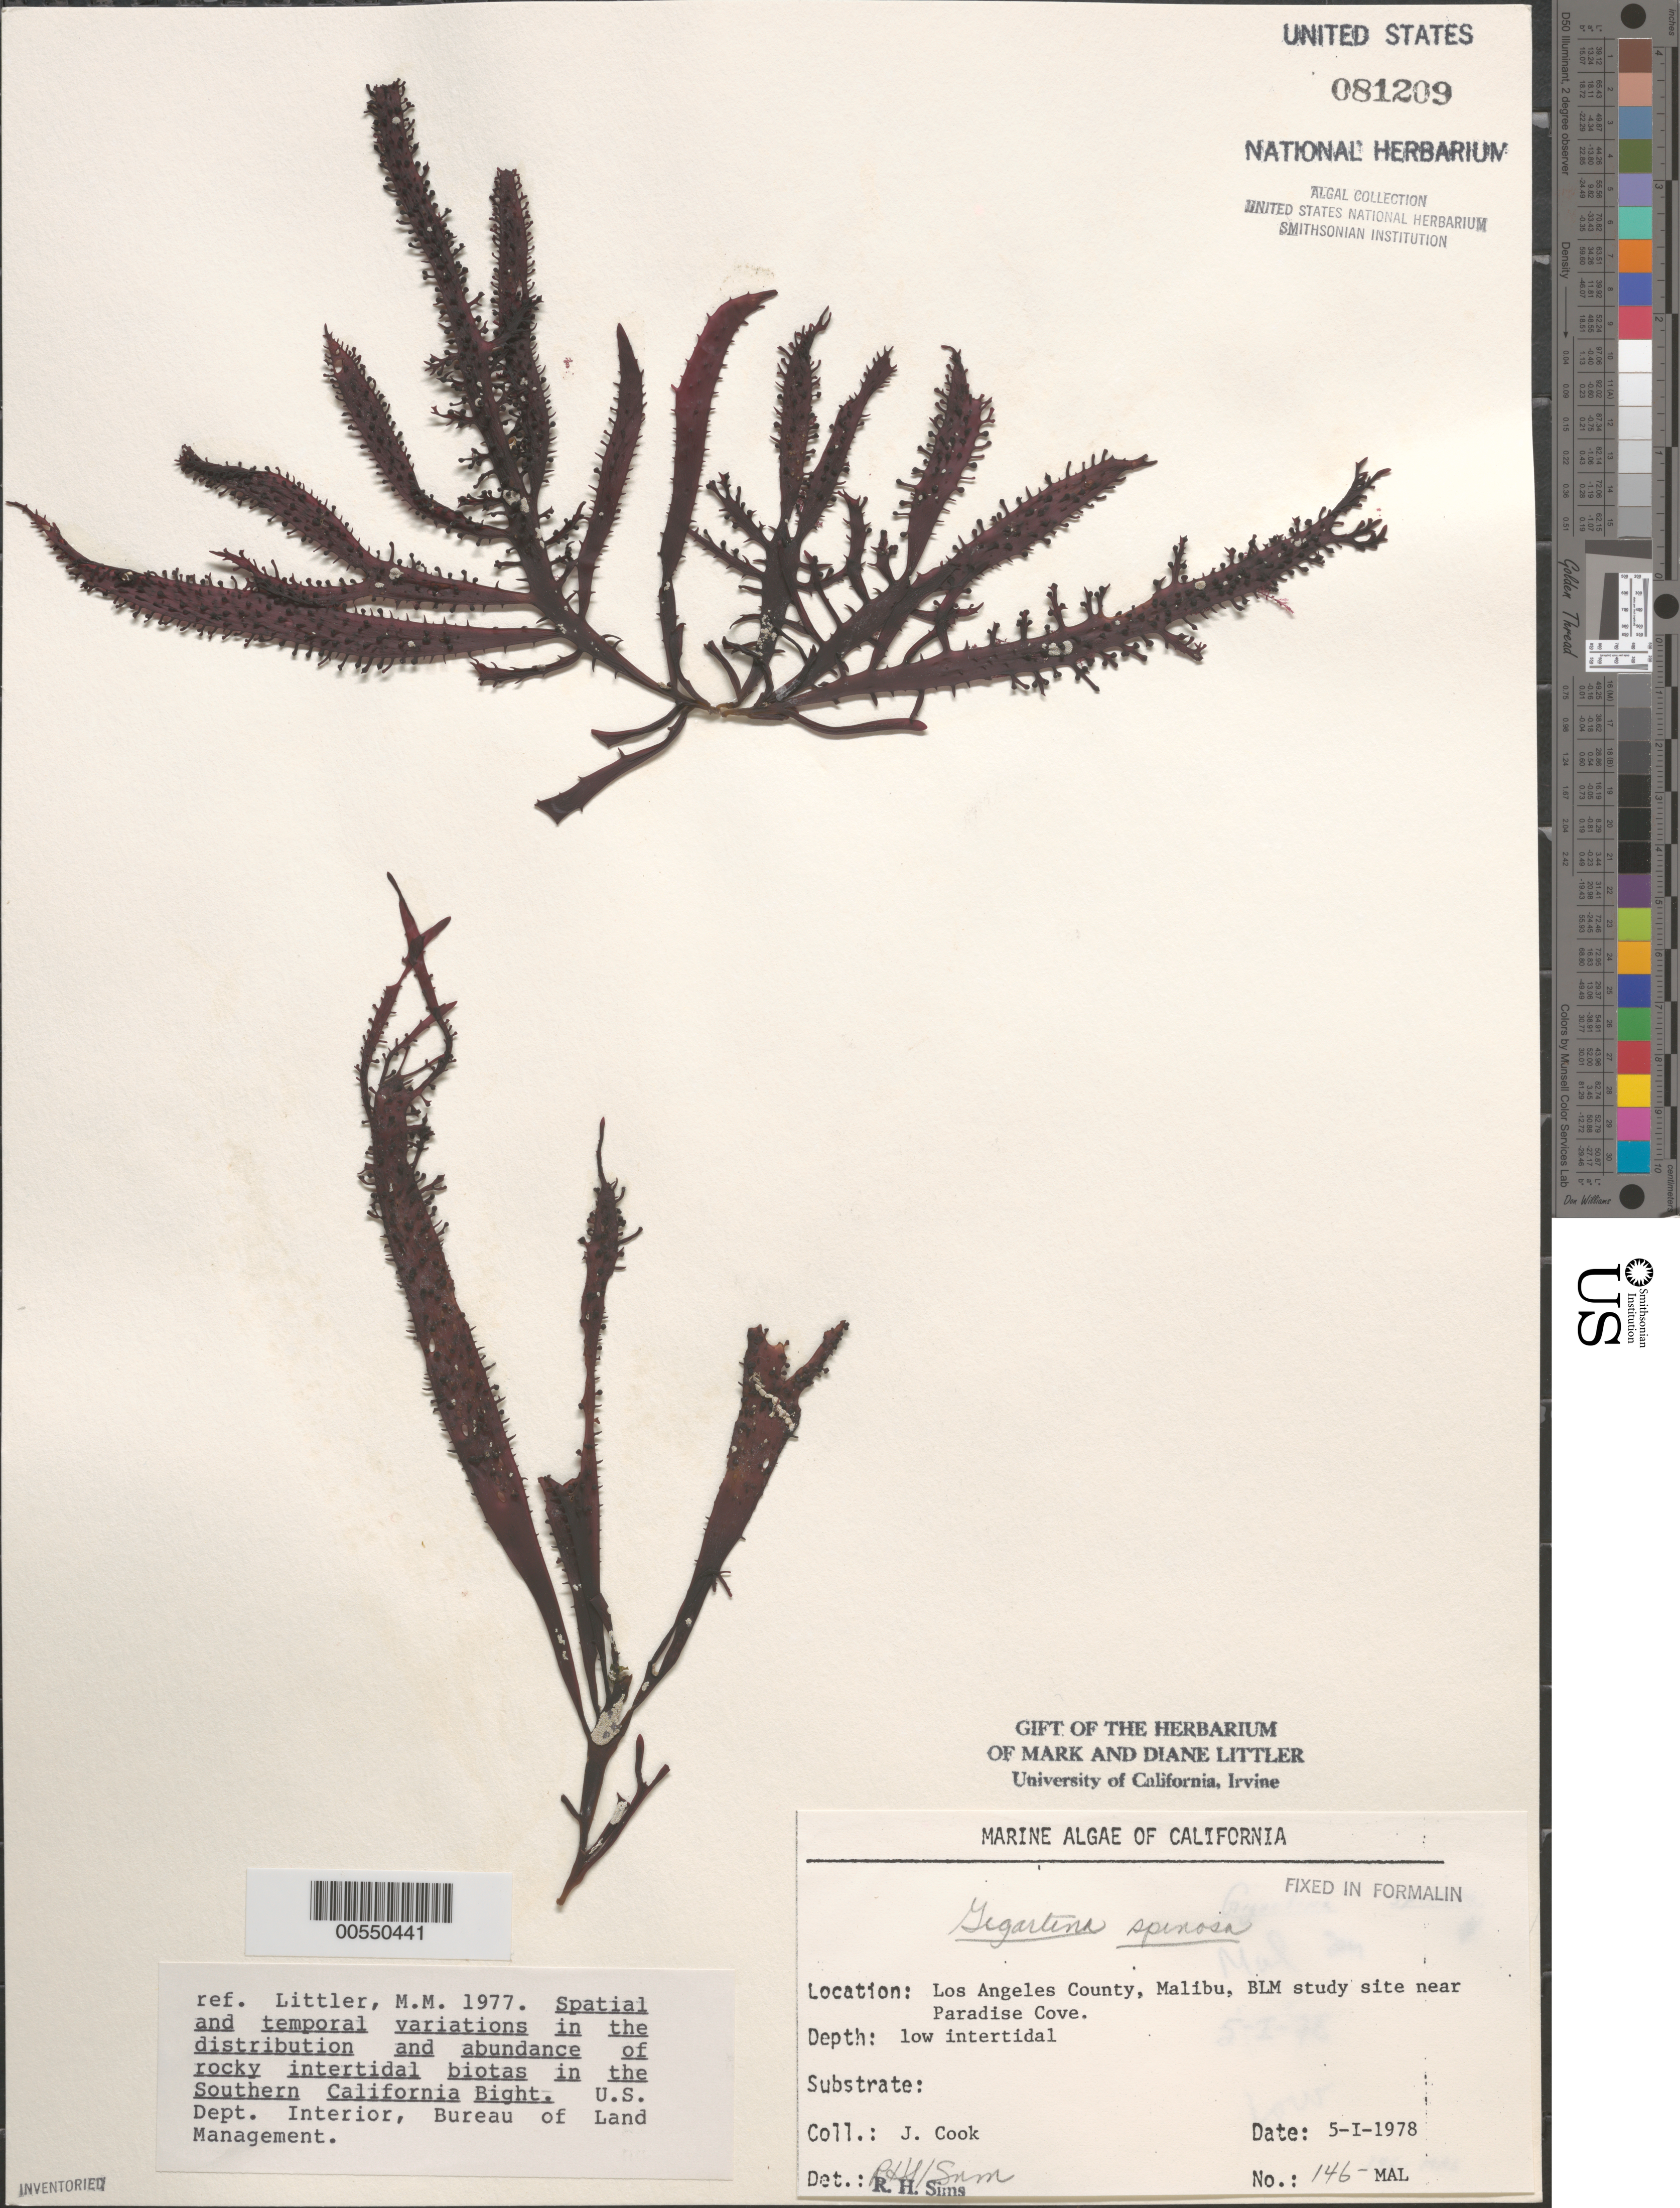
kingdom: Plantae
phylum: Rhodophyta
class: Florideophyceae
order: Gigartinales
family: Gigartinaceae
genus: Chondracanthus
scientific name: Chondracanthus spinosus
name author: (Kütz.) Guiry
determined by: Algae name updating Project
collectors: J. Cook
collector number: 146-mal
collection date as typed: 05 Jan 1978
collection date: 1978-01-05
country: United States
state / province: California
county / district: Los Angeles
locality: Malibu, near Paradise Cove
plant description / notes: BLM-SOCALBIGHT Rocky Intertidal Survey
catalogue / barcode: US 81209